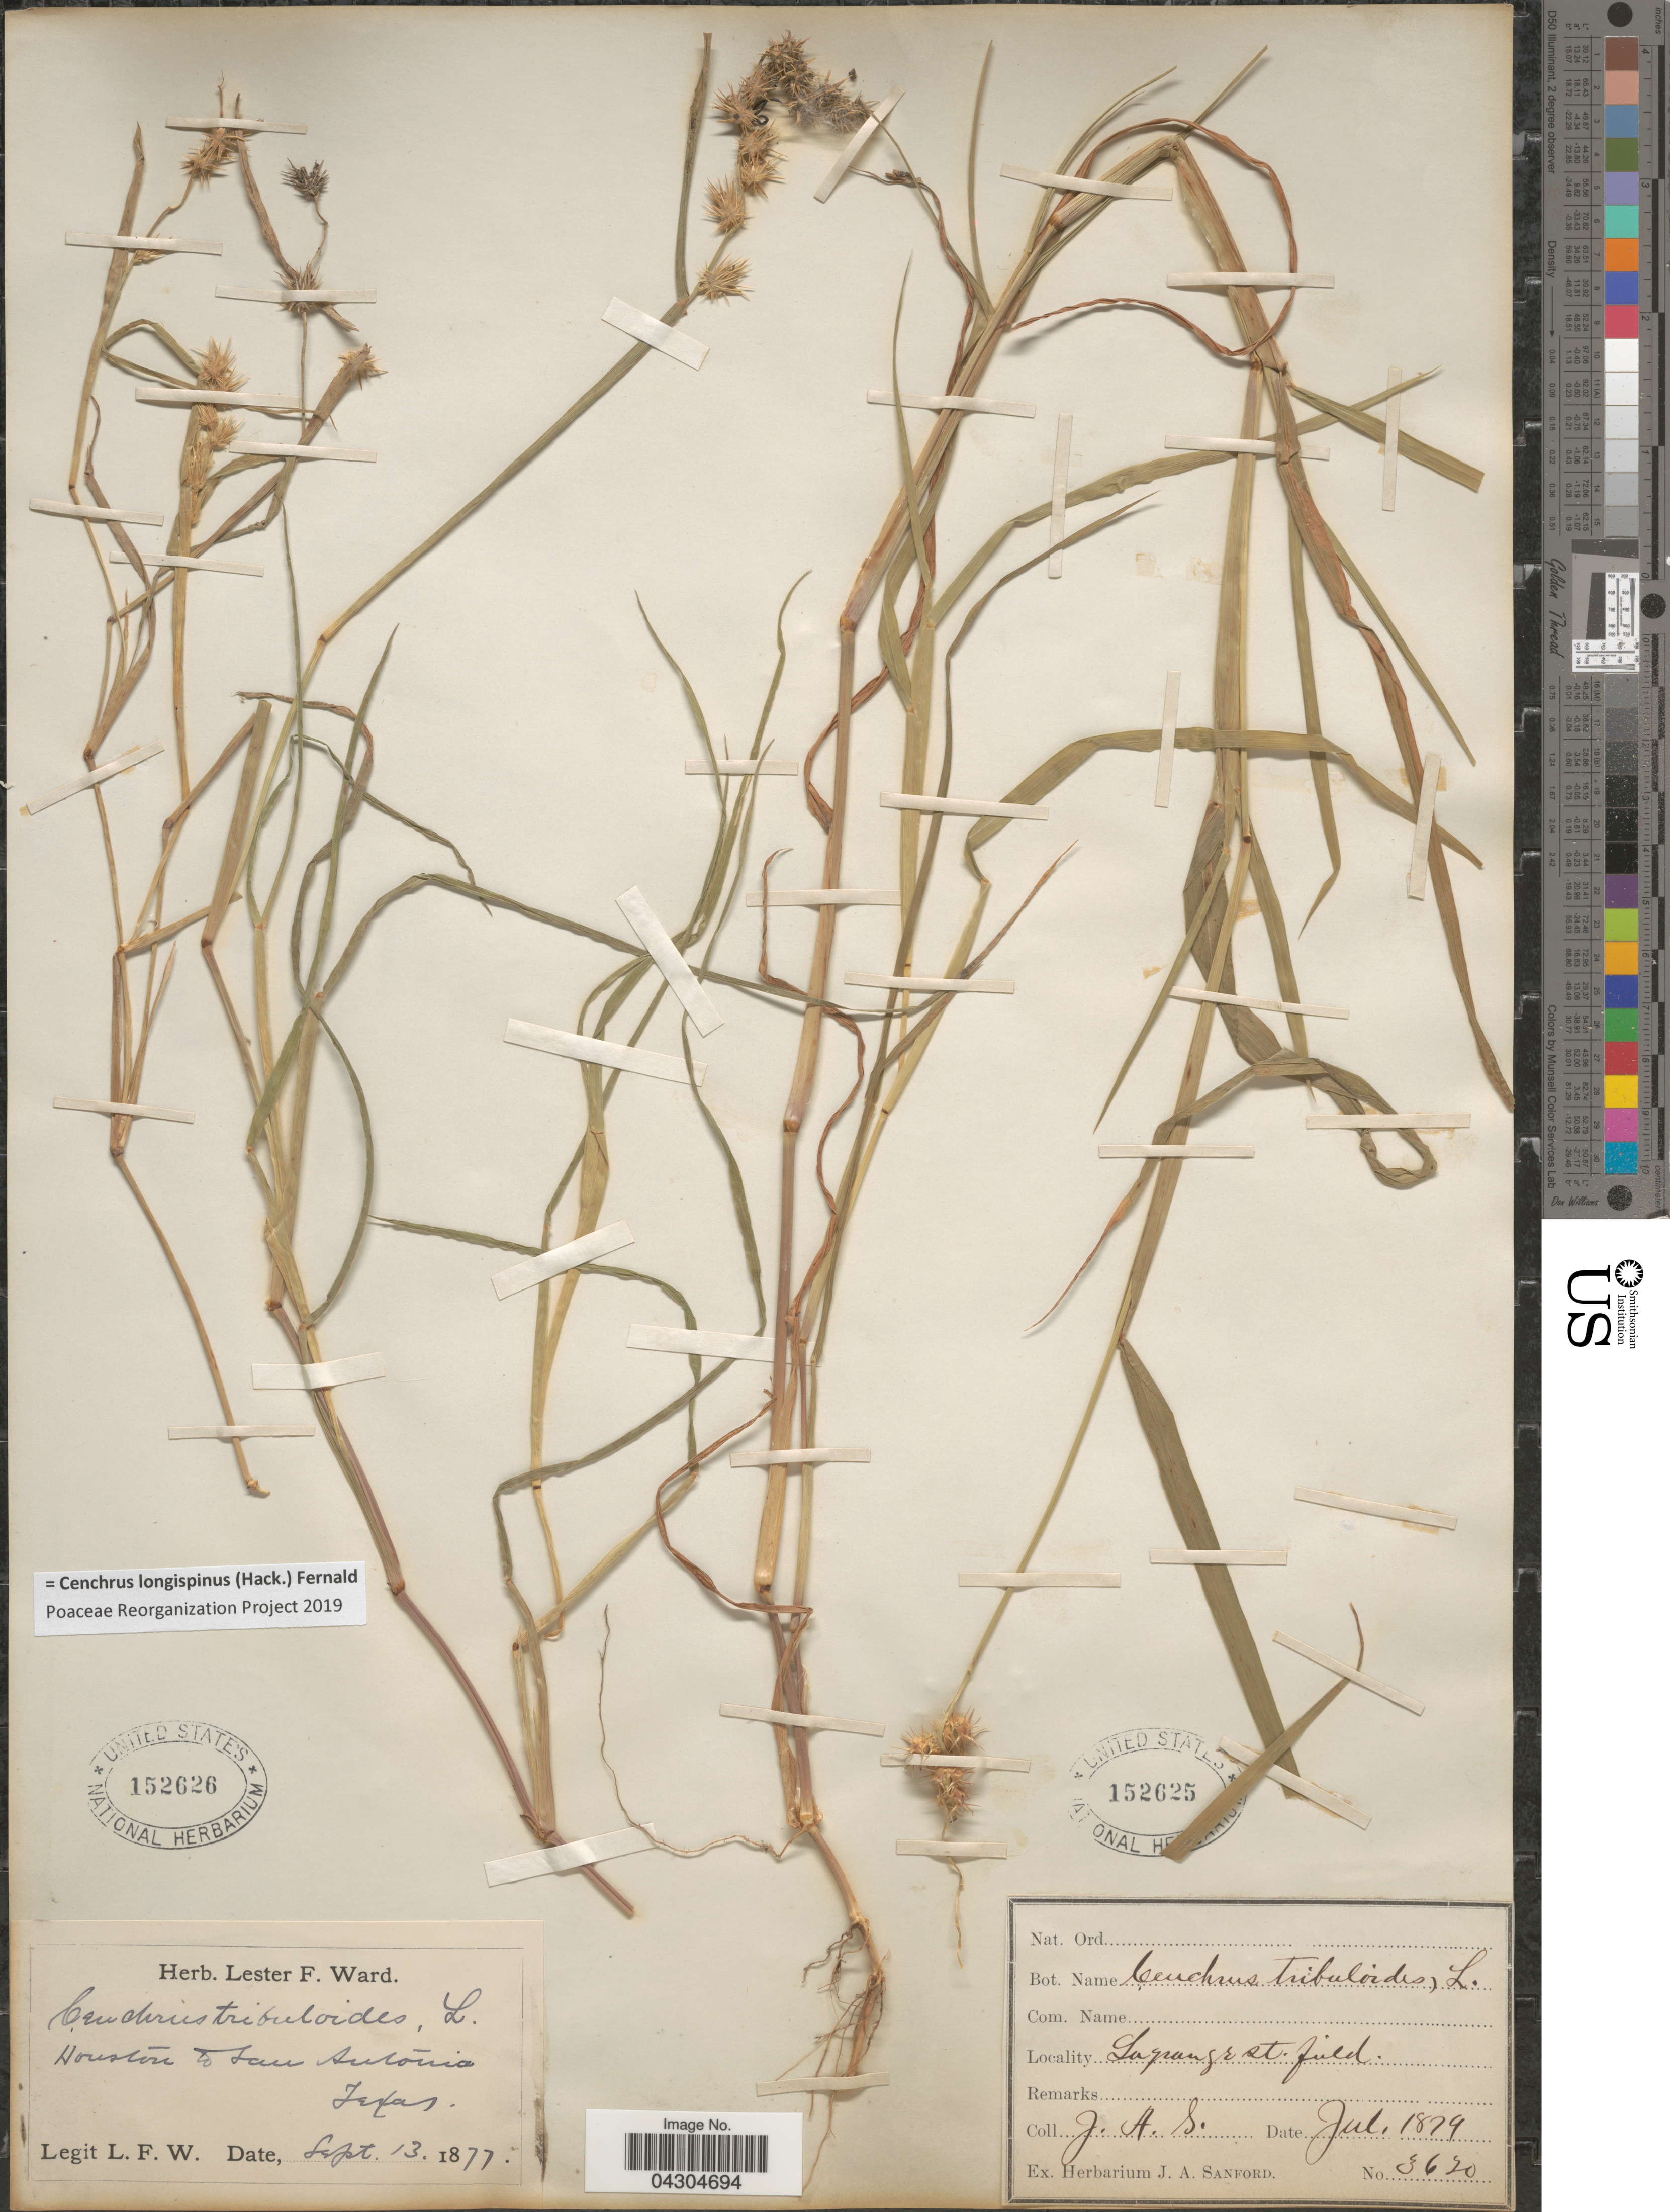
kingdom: Plantae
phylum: Tracheophyta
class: Liliopsida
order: Poales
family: Poaceae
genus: Cenchrus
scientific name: Cenchrus longispinus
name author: (Hack.) Fernald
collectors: L. F. Ward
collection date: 1877-09-13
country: United States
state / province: Texas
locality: Houston to San Antonio.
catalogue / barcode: US 152626